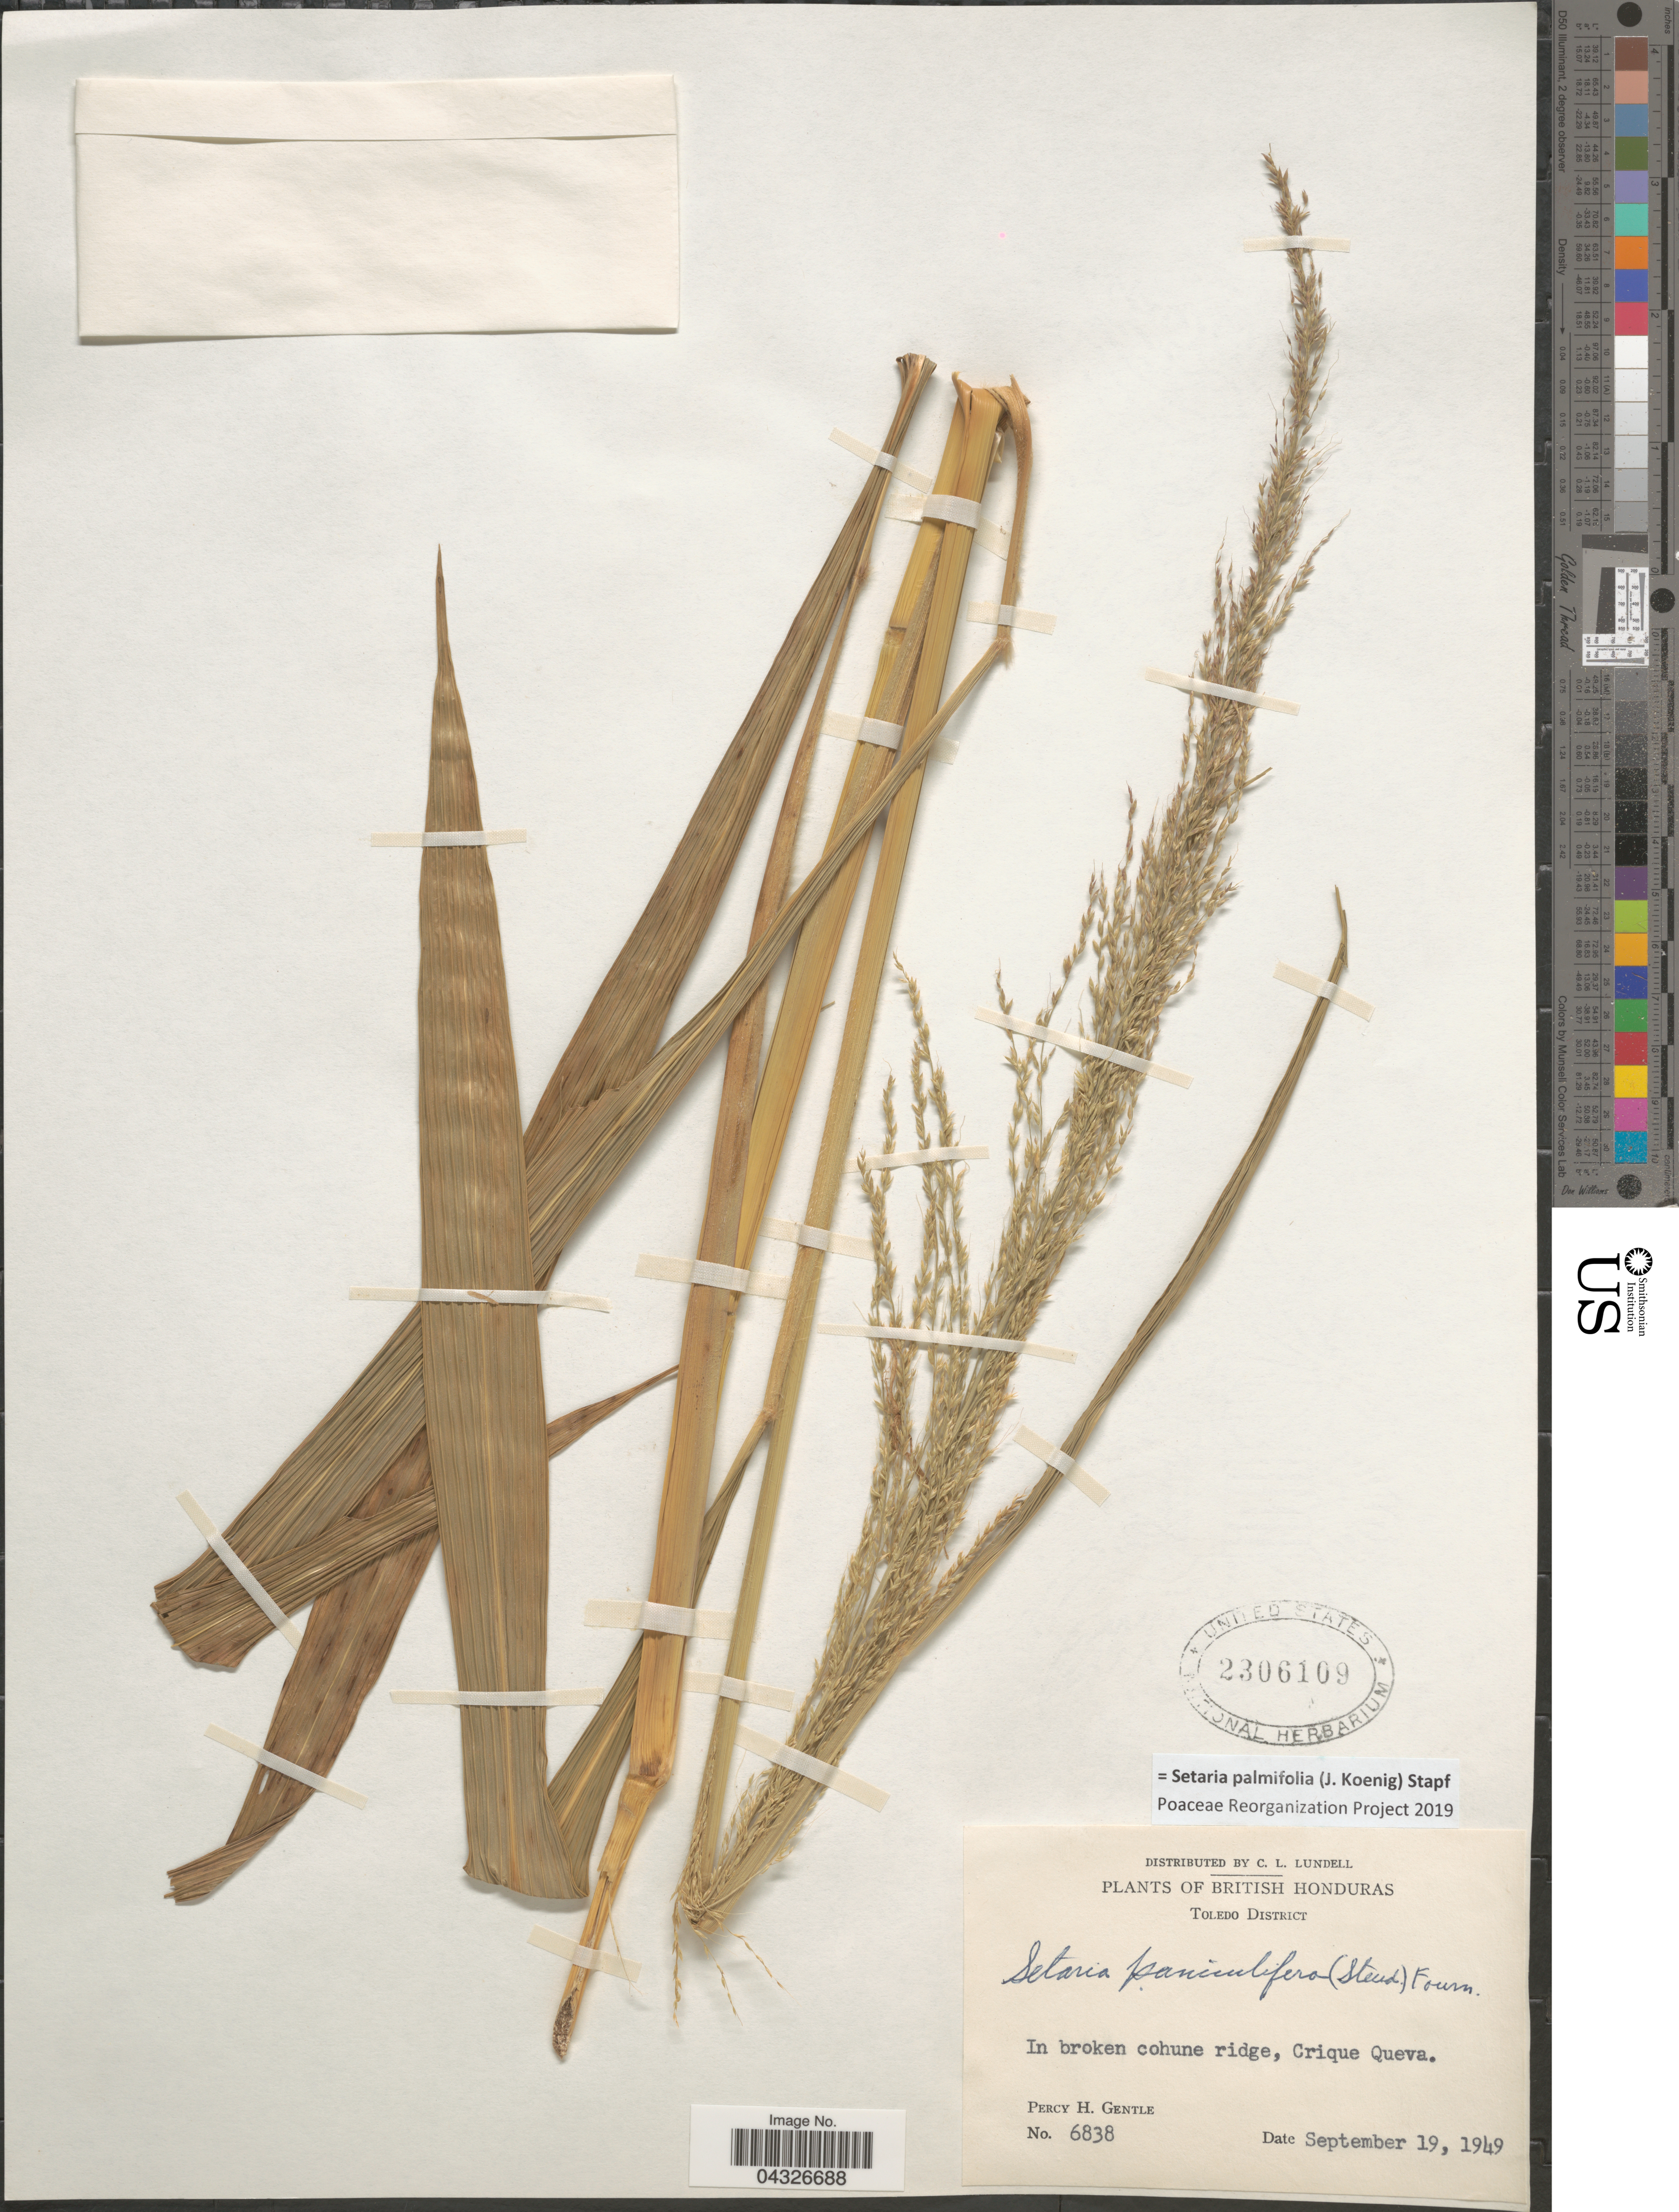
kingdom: Plantae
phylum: Tracheophyta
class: Liliopsida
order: Poales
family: Poaceae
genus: Setaria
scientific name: Setaria palmifolia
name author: (J. Koenig) Stapf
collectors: P. H. Gentle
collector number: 6838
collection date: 1949-09-19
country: Belize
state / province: Toledo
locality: British Honduras. Toledo District. In broken cohune ridge, Crique Queva.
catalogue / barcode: US 2306109